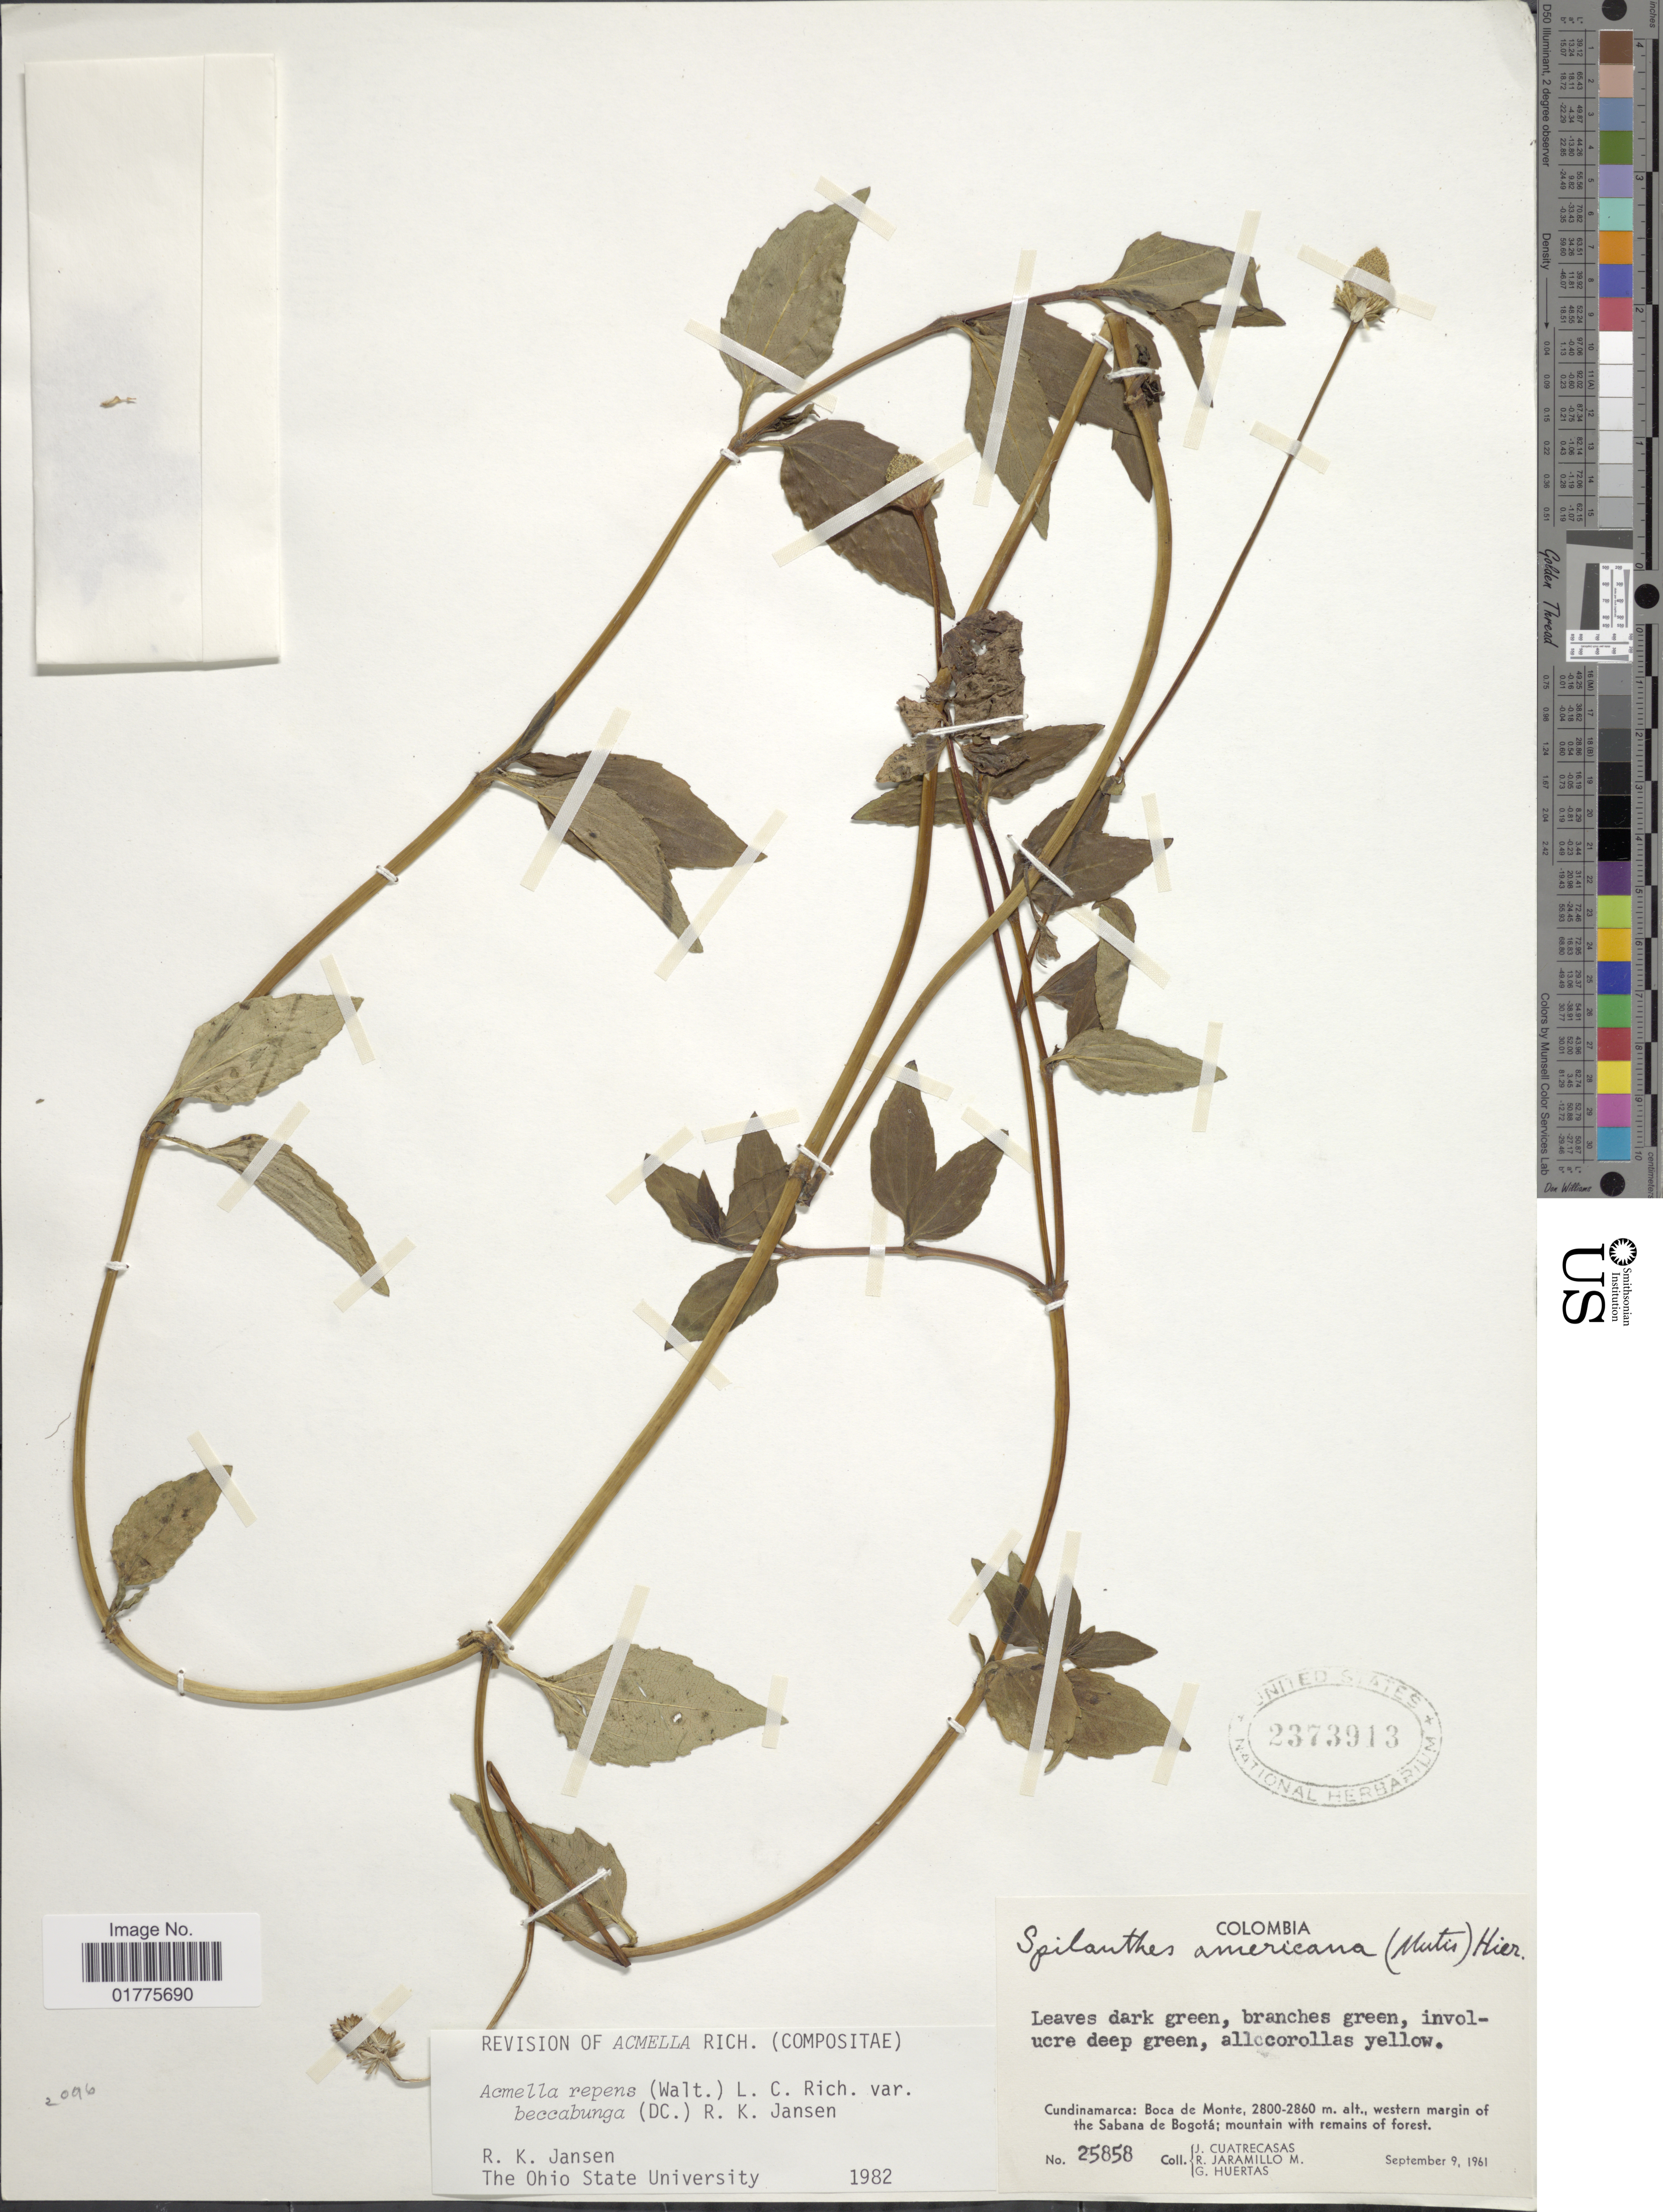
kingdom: Plantae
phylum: Tracheophyta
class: Magnoliopsida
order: Asterales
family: Asteraceae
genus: Acmella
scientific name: Acmella repens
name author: (Walter) Rich.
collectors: J. Cuatrecasas, R. Jaramillo M. & G. Huertas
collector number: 25858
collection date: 1961-09-09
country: Colombia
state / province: Cundinamarca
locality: Boca de Monte, western margin of the Sabana de Bogotá: mountain with remains of forest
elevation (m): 280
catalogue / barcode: US 2373913